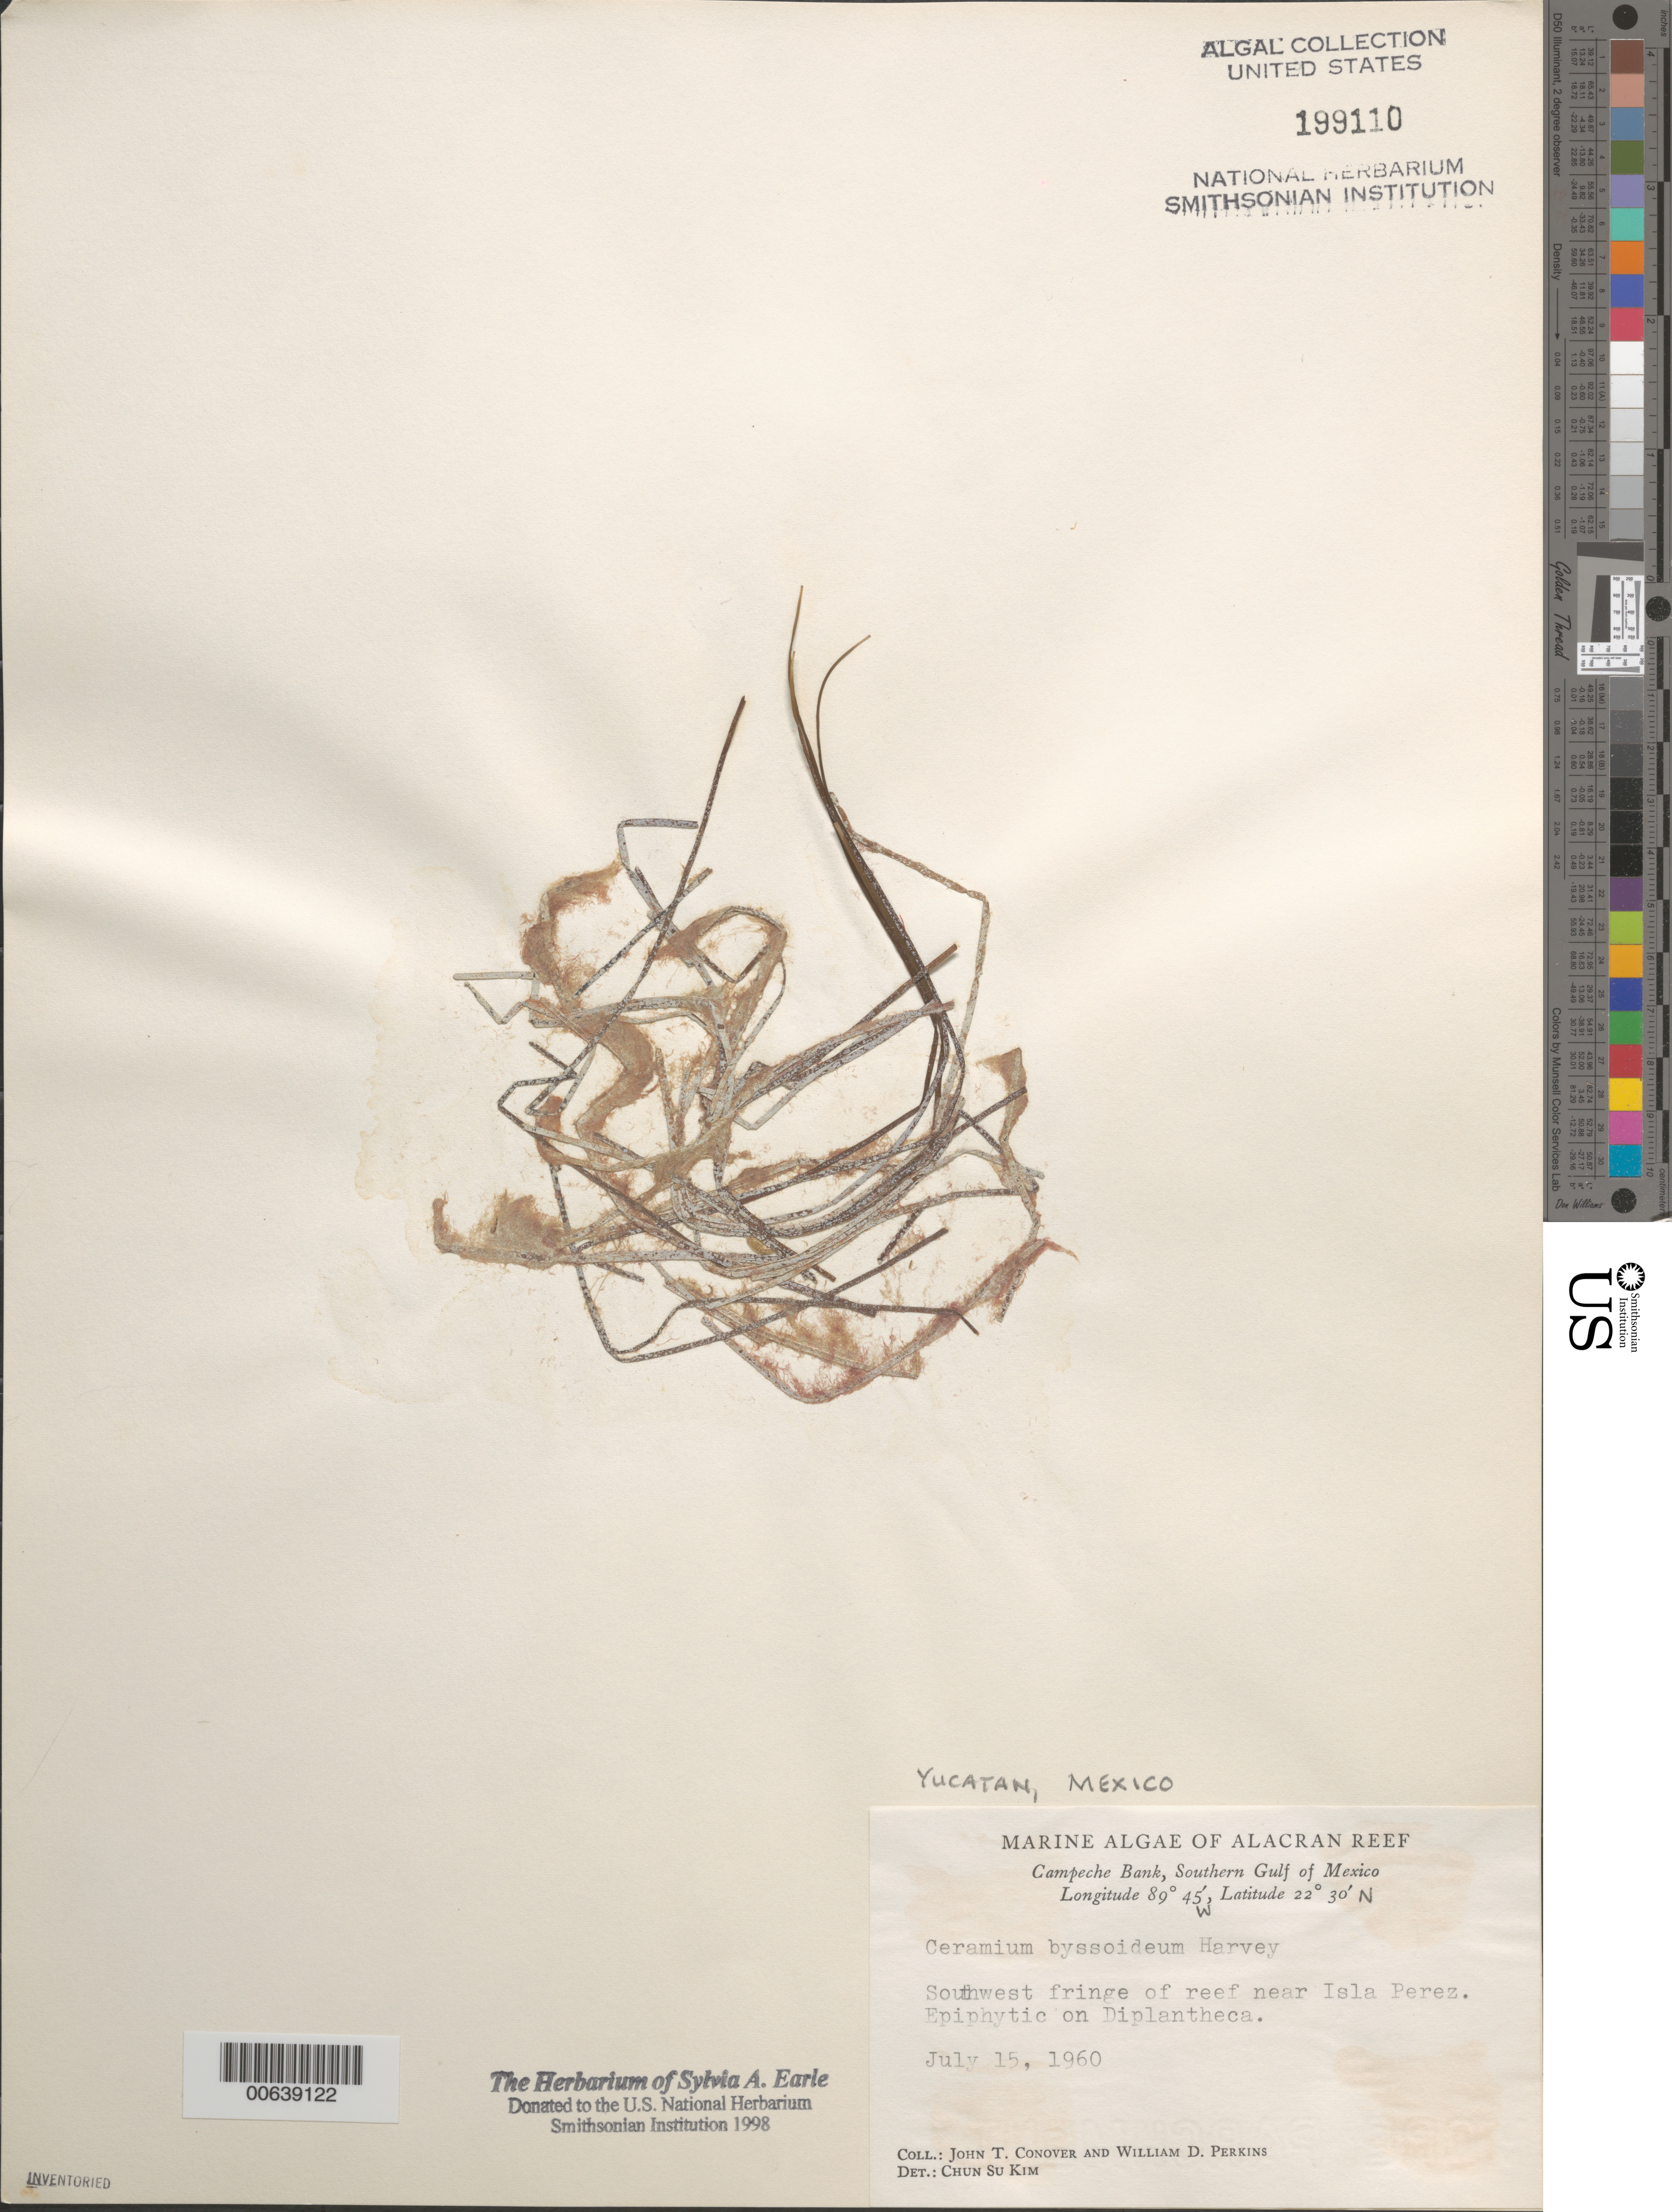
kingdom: Plantae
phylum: Rhodophyta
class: Florideophyceae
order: Ceramiales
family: Ceramiaceae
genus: Ceramium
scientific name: Ceramium byssoideum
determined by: Kim, Chun Su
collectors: J. T. Conover & W. D. Perkins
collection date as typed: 15 Jul 1960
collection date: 1960-07-15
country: Mexico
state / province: Yucatan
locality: Campeche Bank, near Isla Perez, southern Gulf of Mexico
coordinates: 22 30' N, 89 45' W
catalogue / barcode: US 199110